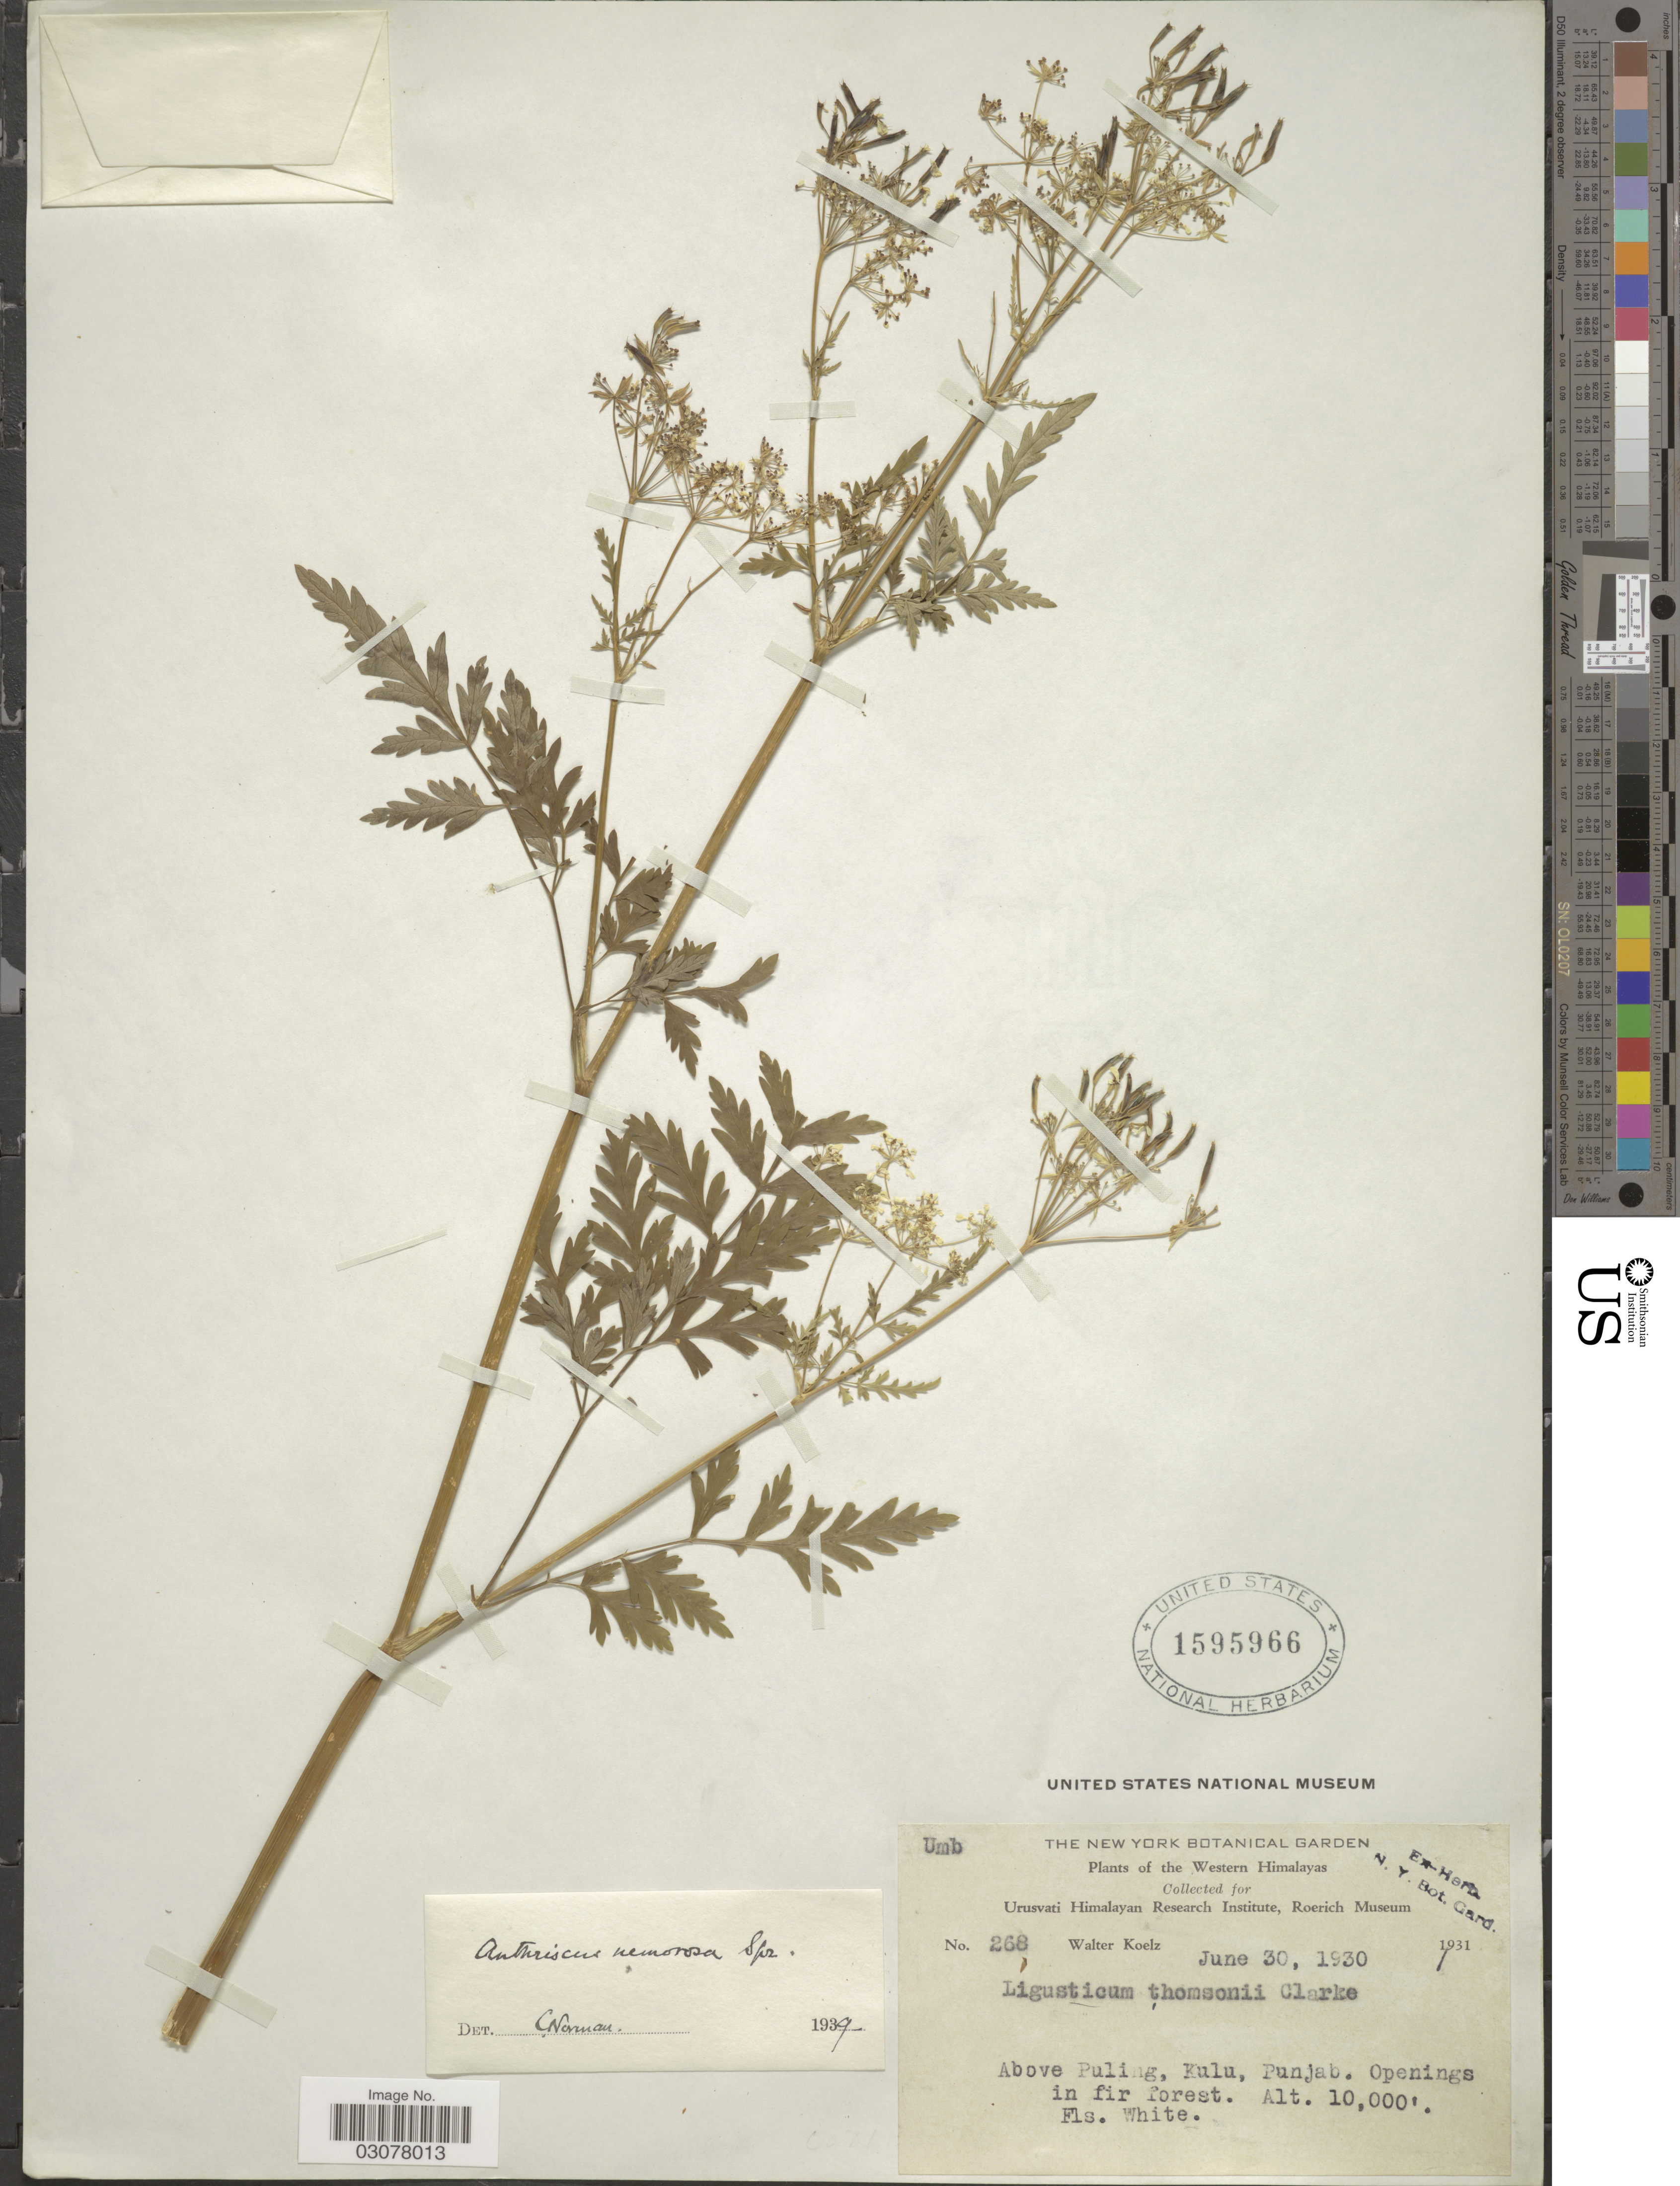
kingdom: Plantae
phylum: Tracheophyta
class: Magnoliopsida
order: Apiales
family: Apiaceae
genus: Anthriscus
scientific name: Anthriscus sylvestris subsp. nemorosa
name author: (L.) Hoffm.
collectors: W. N. Koelz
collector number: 268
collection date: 1930-06-30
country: India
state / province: Punjab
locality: Western Himalayas, Above Puling, Kulu, Punjab.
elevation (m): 3048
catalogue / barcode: US 1595966